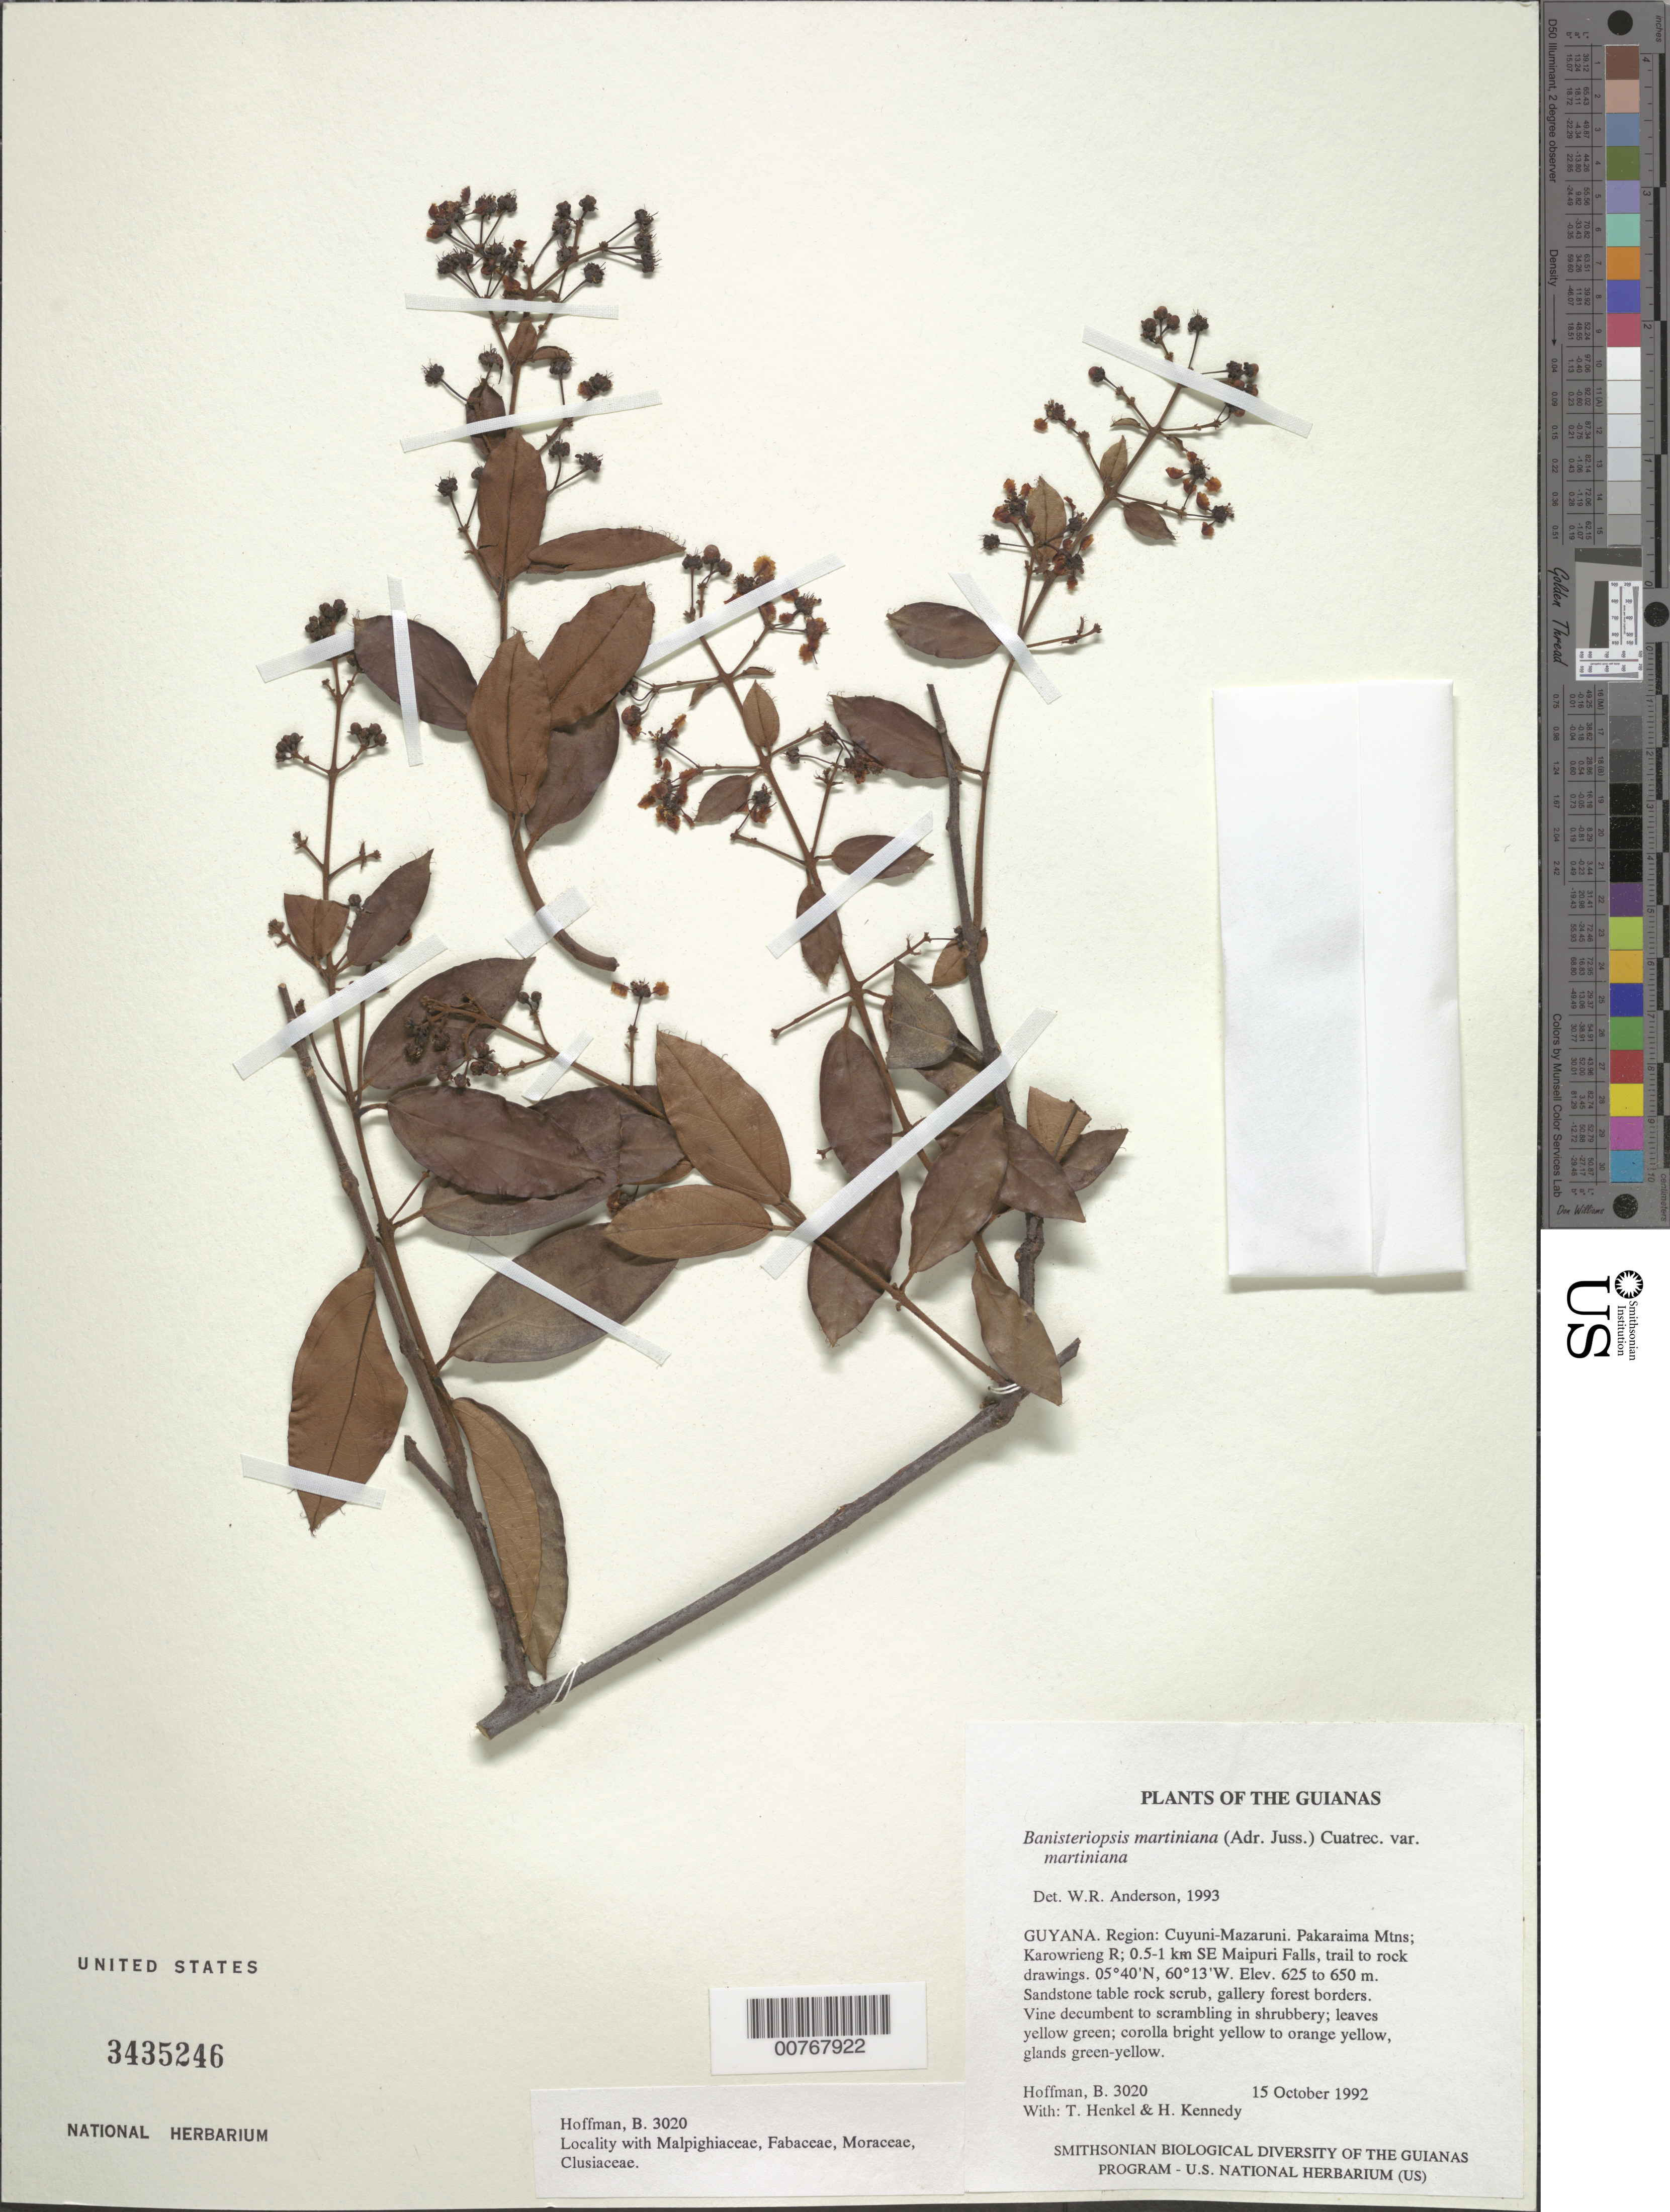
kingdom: Plantae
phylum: Tracheophyta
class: Magnoliopsida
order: Malpighiales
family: Malpighiaceae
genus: Banisteriopsis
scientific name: Banisteriopsis martiniana var. martiniana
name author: (A. Juss.) Cuatrec.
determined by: Anderson, W. R., (MICH), University of Michigan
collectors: B. Hoffman, T. Henkel & H. Kennedy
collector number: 3020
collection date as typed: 15 October 1992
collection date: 1992-10-15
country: Guyana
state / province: Cuyuni-Mazaruni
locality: Pakaraima Mountains; Karowrieng River; 0.5-1 km SE of Maipuri Falls, trail to rock drawings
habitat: Sandstone table rock scrub, gallery forest borders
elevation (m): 625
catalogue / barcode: US 3435246